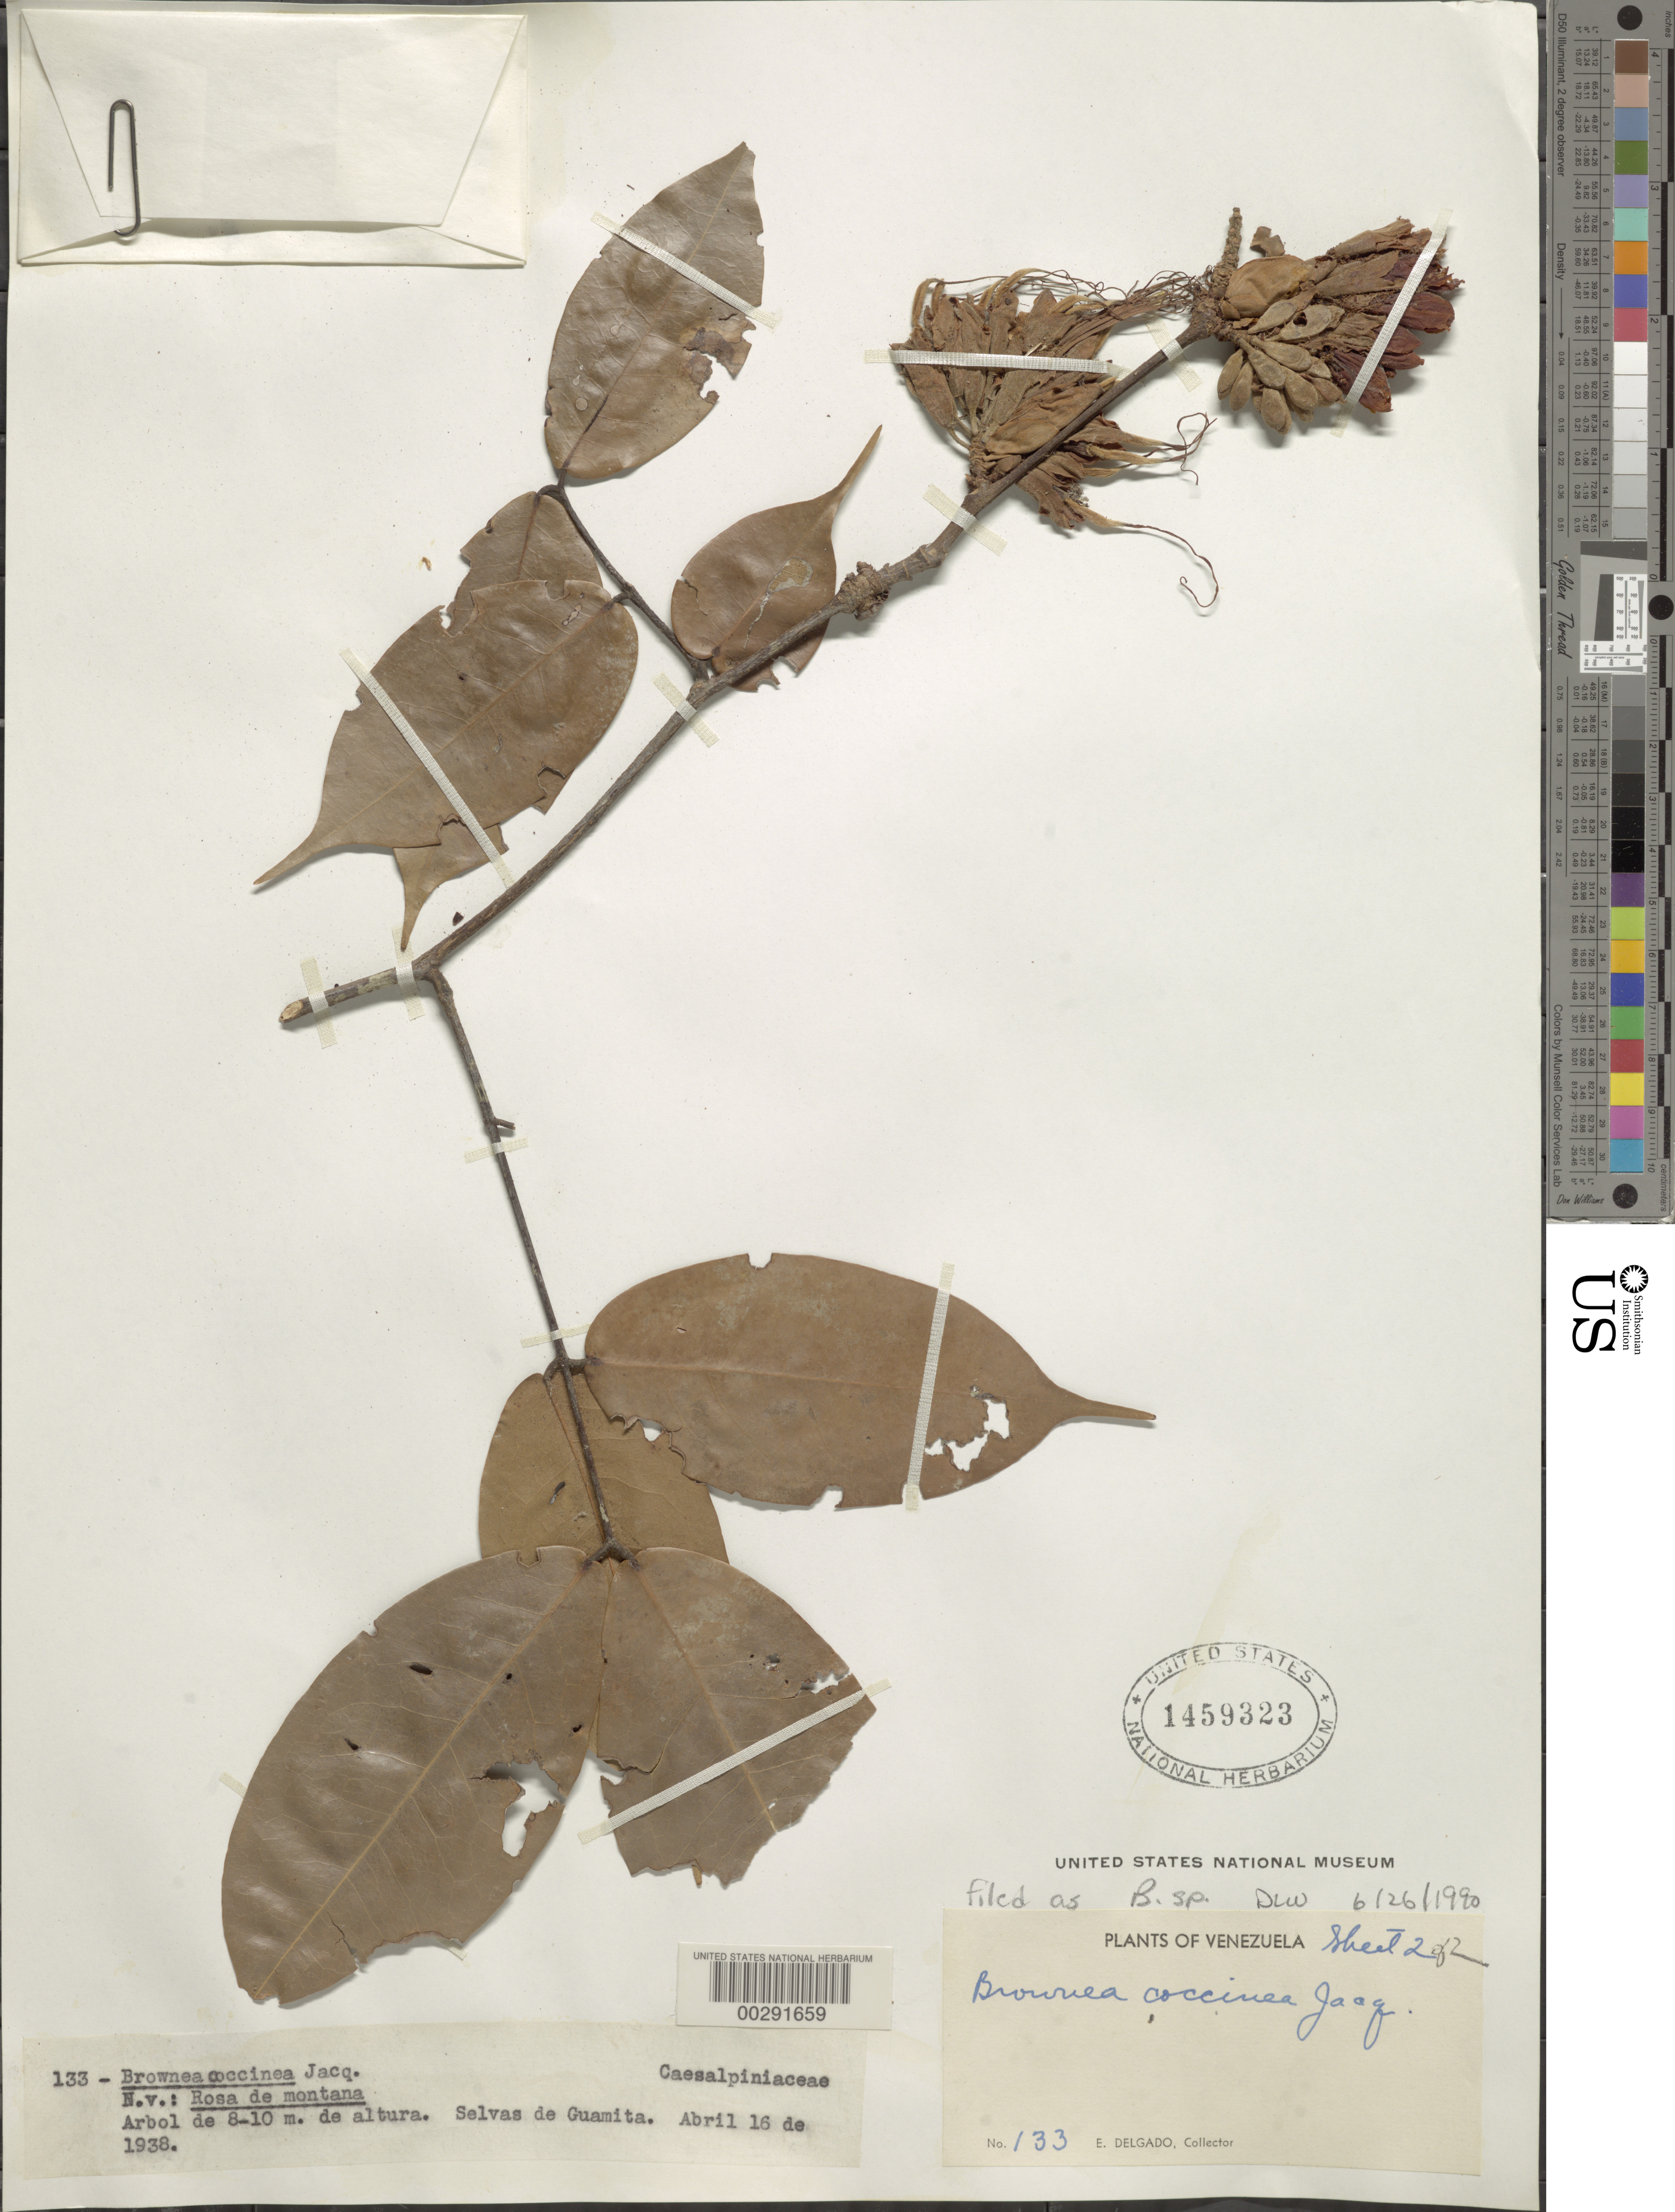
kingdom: Plantae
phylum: Tracheophyta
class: Magnoliopsida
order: Fabales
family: Fabaceae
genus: Brownea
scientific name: Brownea coccinea subsp. coccinea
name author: Jacq.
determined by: Santos-Silva, J.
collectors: E. Delgado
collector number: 133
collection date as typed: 16 Apr 1938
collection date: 1938-04-16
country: Venezuela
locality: Selvas de guamita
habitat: Forest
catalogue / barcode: US 1459323